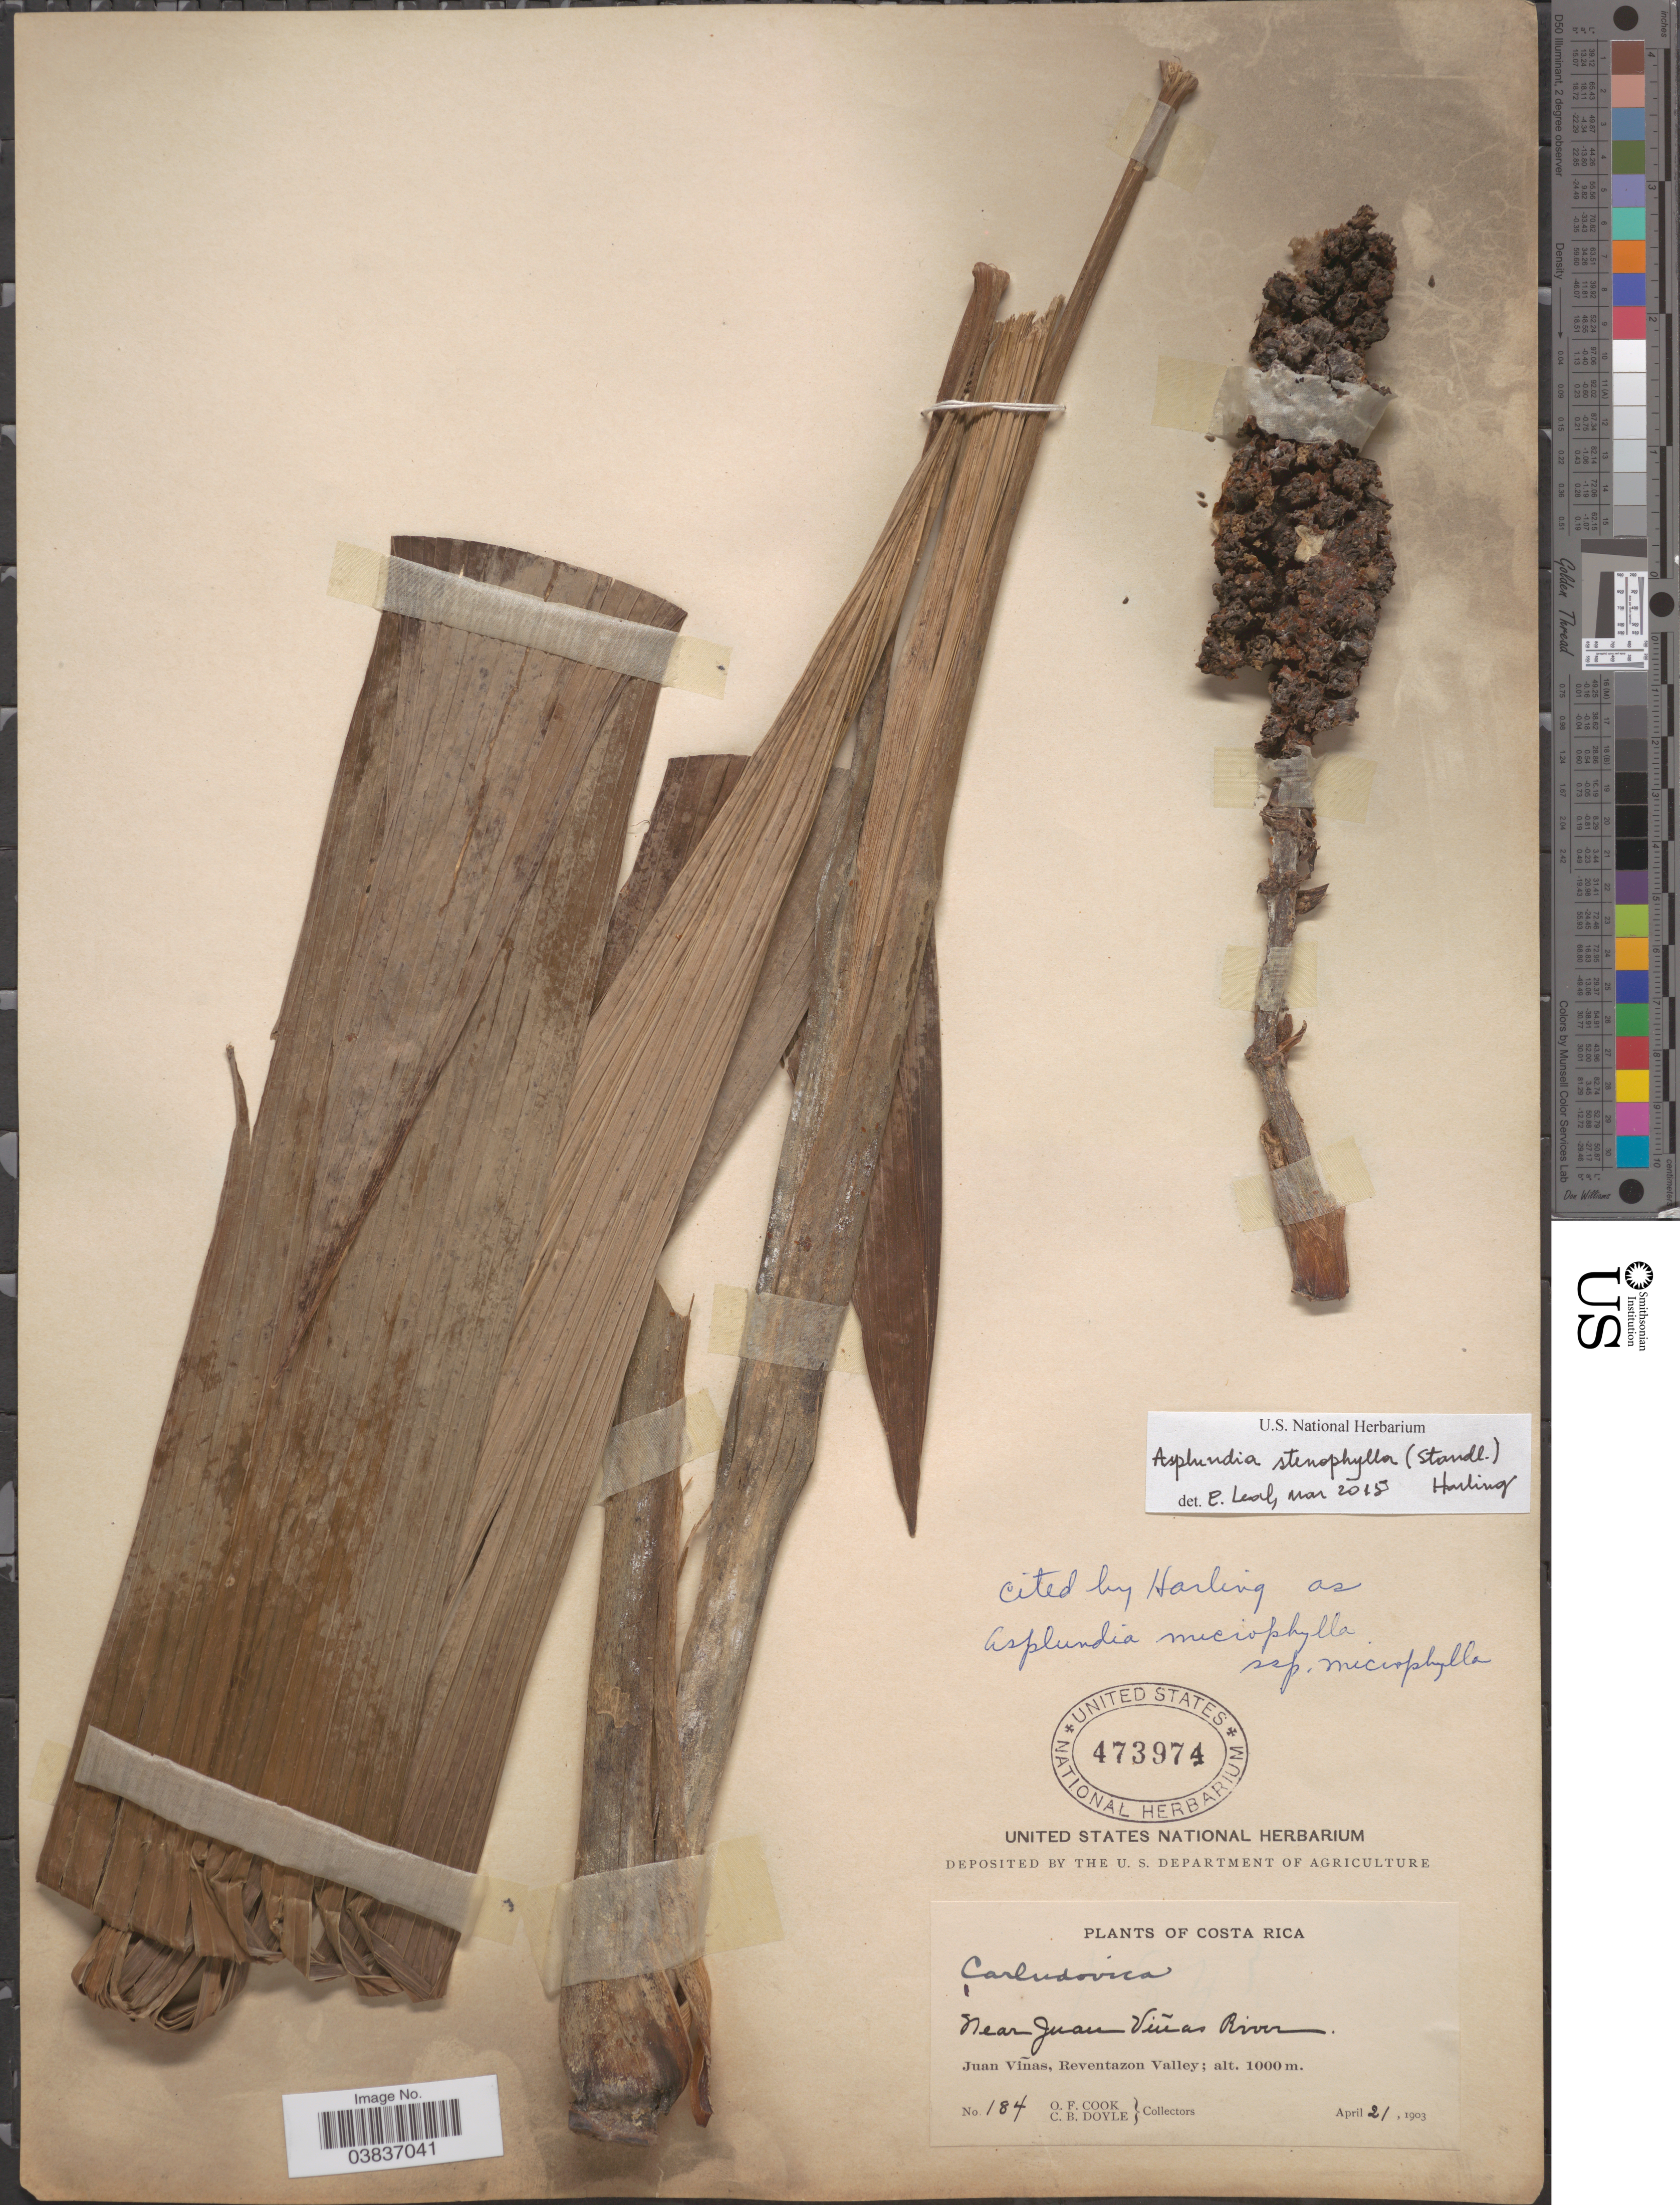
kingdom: Plantae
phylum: Tracheophyta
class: Liliopsida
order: Pandanales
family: Cyclanthaceae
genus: Asplundia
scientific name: Asplundia stenophylla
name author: (Standl.) Harling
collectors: O. F. Cook & C. Doyle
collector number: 184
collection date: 1903-04-21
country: Costa Rica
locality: Near Juan Viñas River. Juan Viñas, Reventazon Valley.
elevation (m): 1000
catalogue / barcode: US 473974